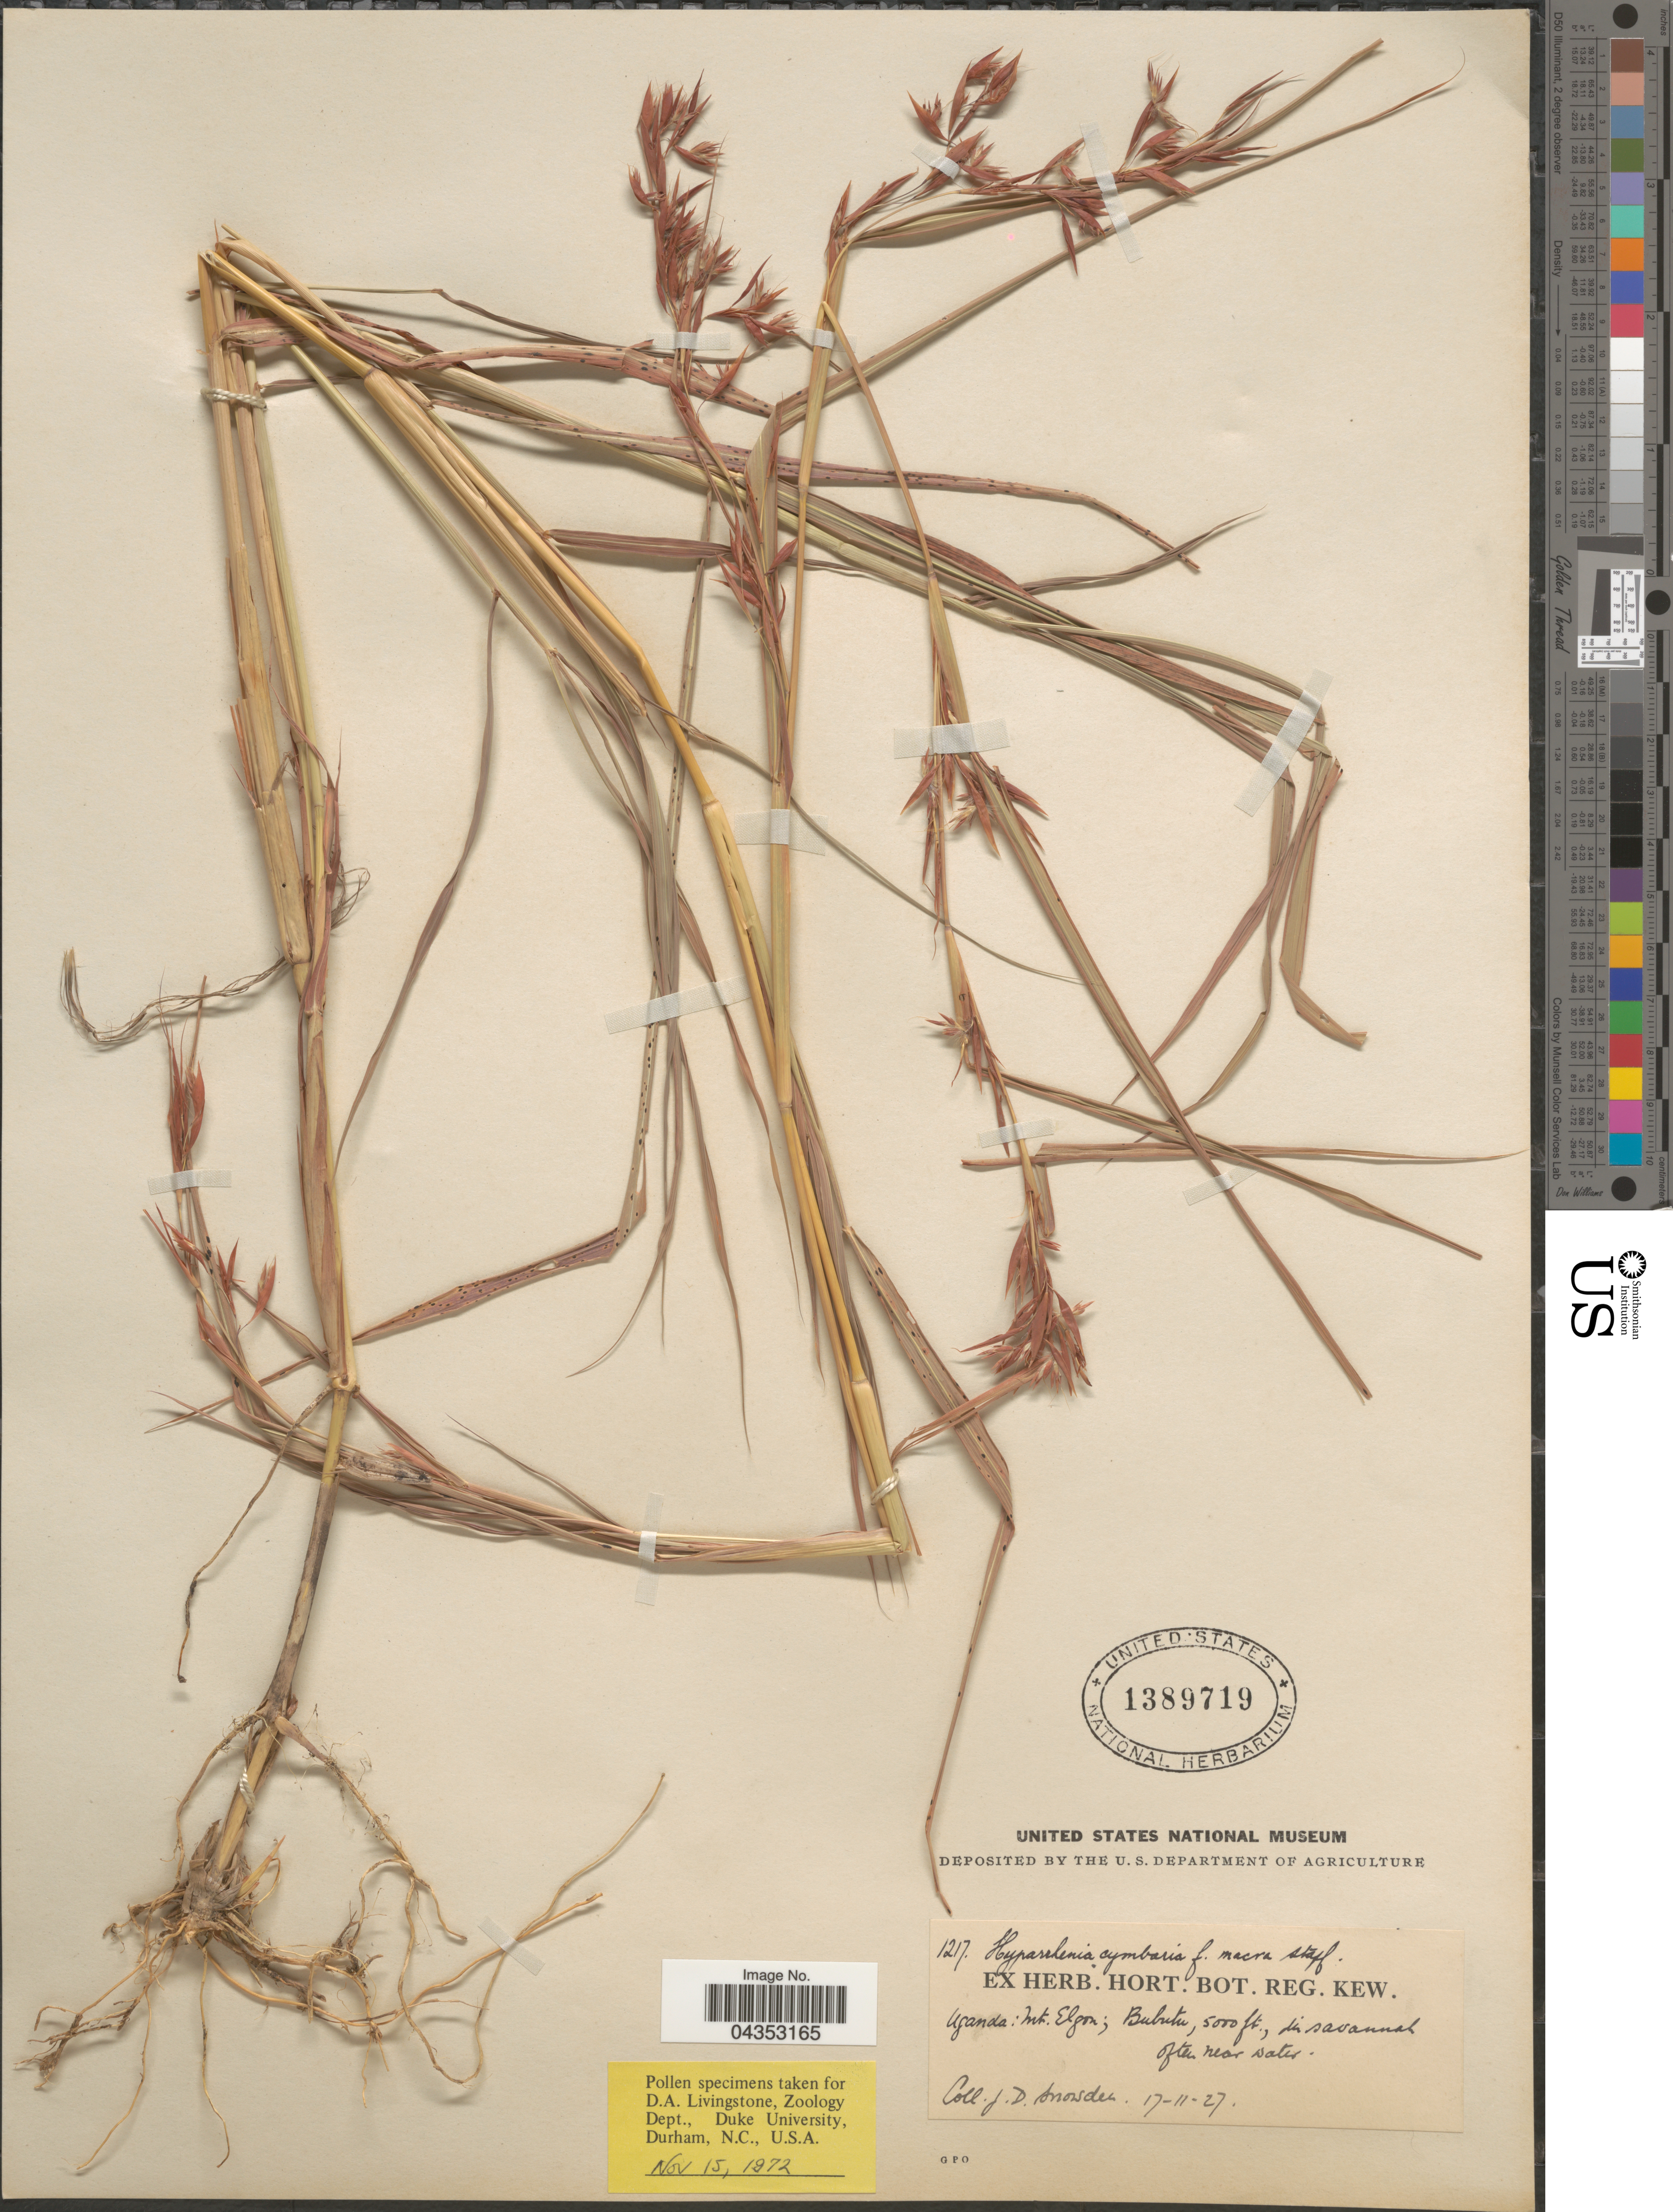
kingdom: Plantae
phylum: Tracheophyta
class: Liliopsida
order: Poales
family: Poaceae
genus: Hyparrhenia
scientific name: Hyparrhenia cymbaria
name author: (L.) Stapf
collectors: J. Snowden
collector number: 1217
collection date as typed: Transcribed d/m/y: 17/11/27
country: Uganda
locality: Mt. Elgon; Bubutu, in savannah often near water.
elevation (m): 1524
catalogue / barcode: US 1389719